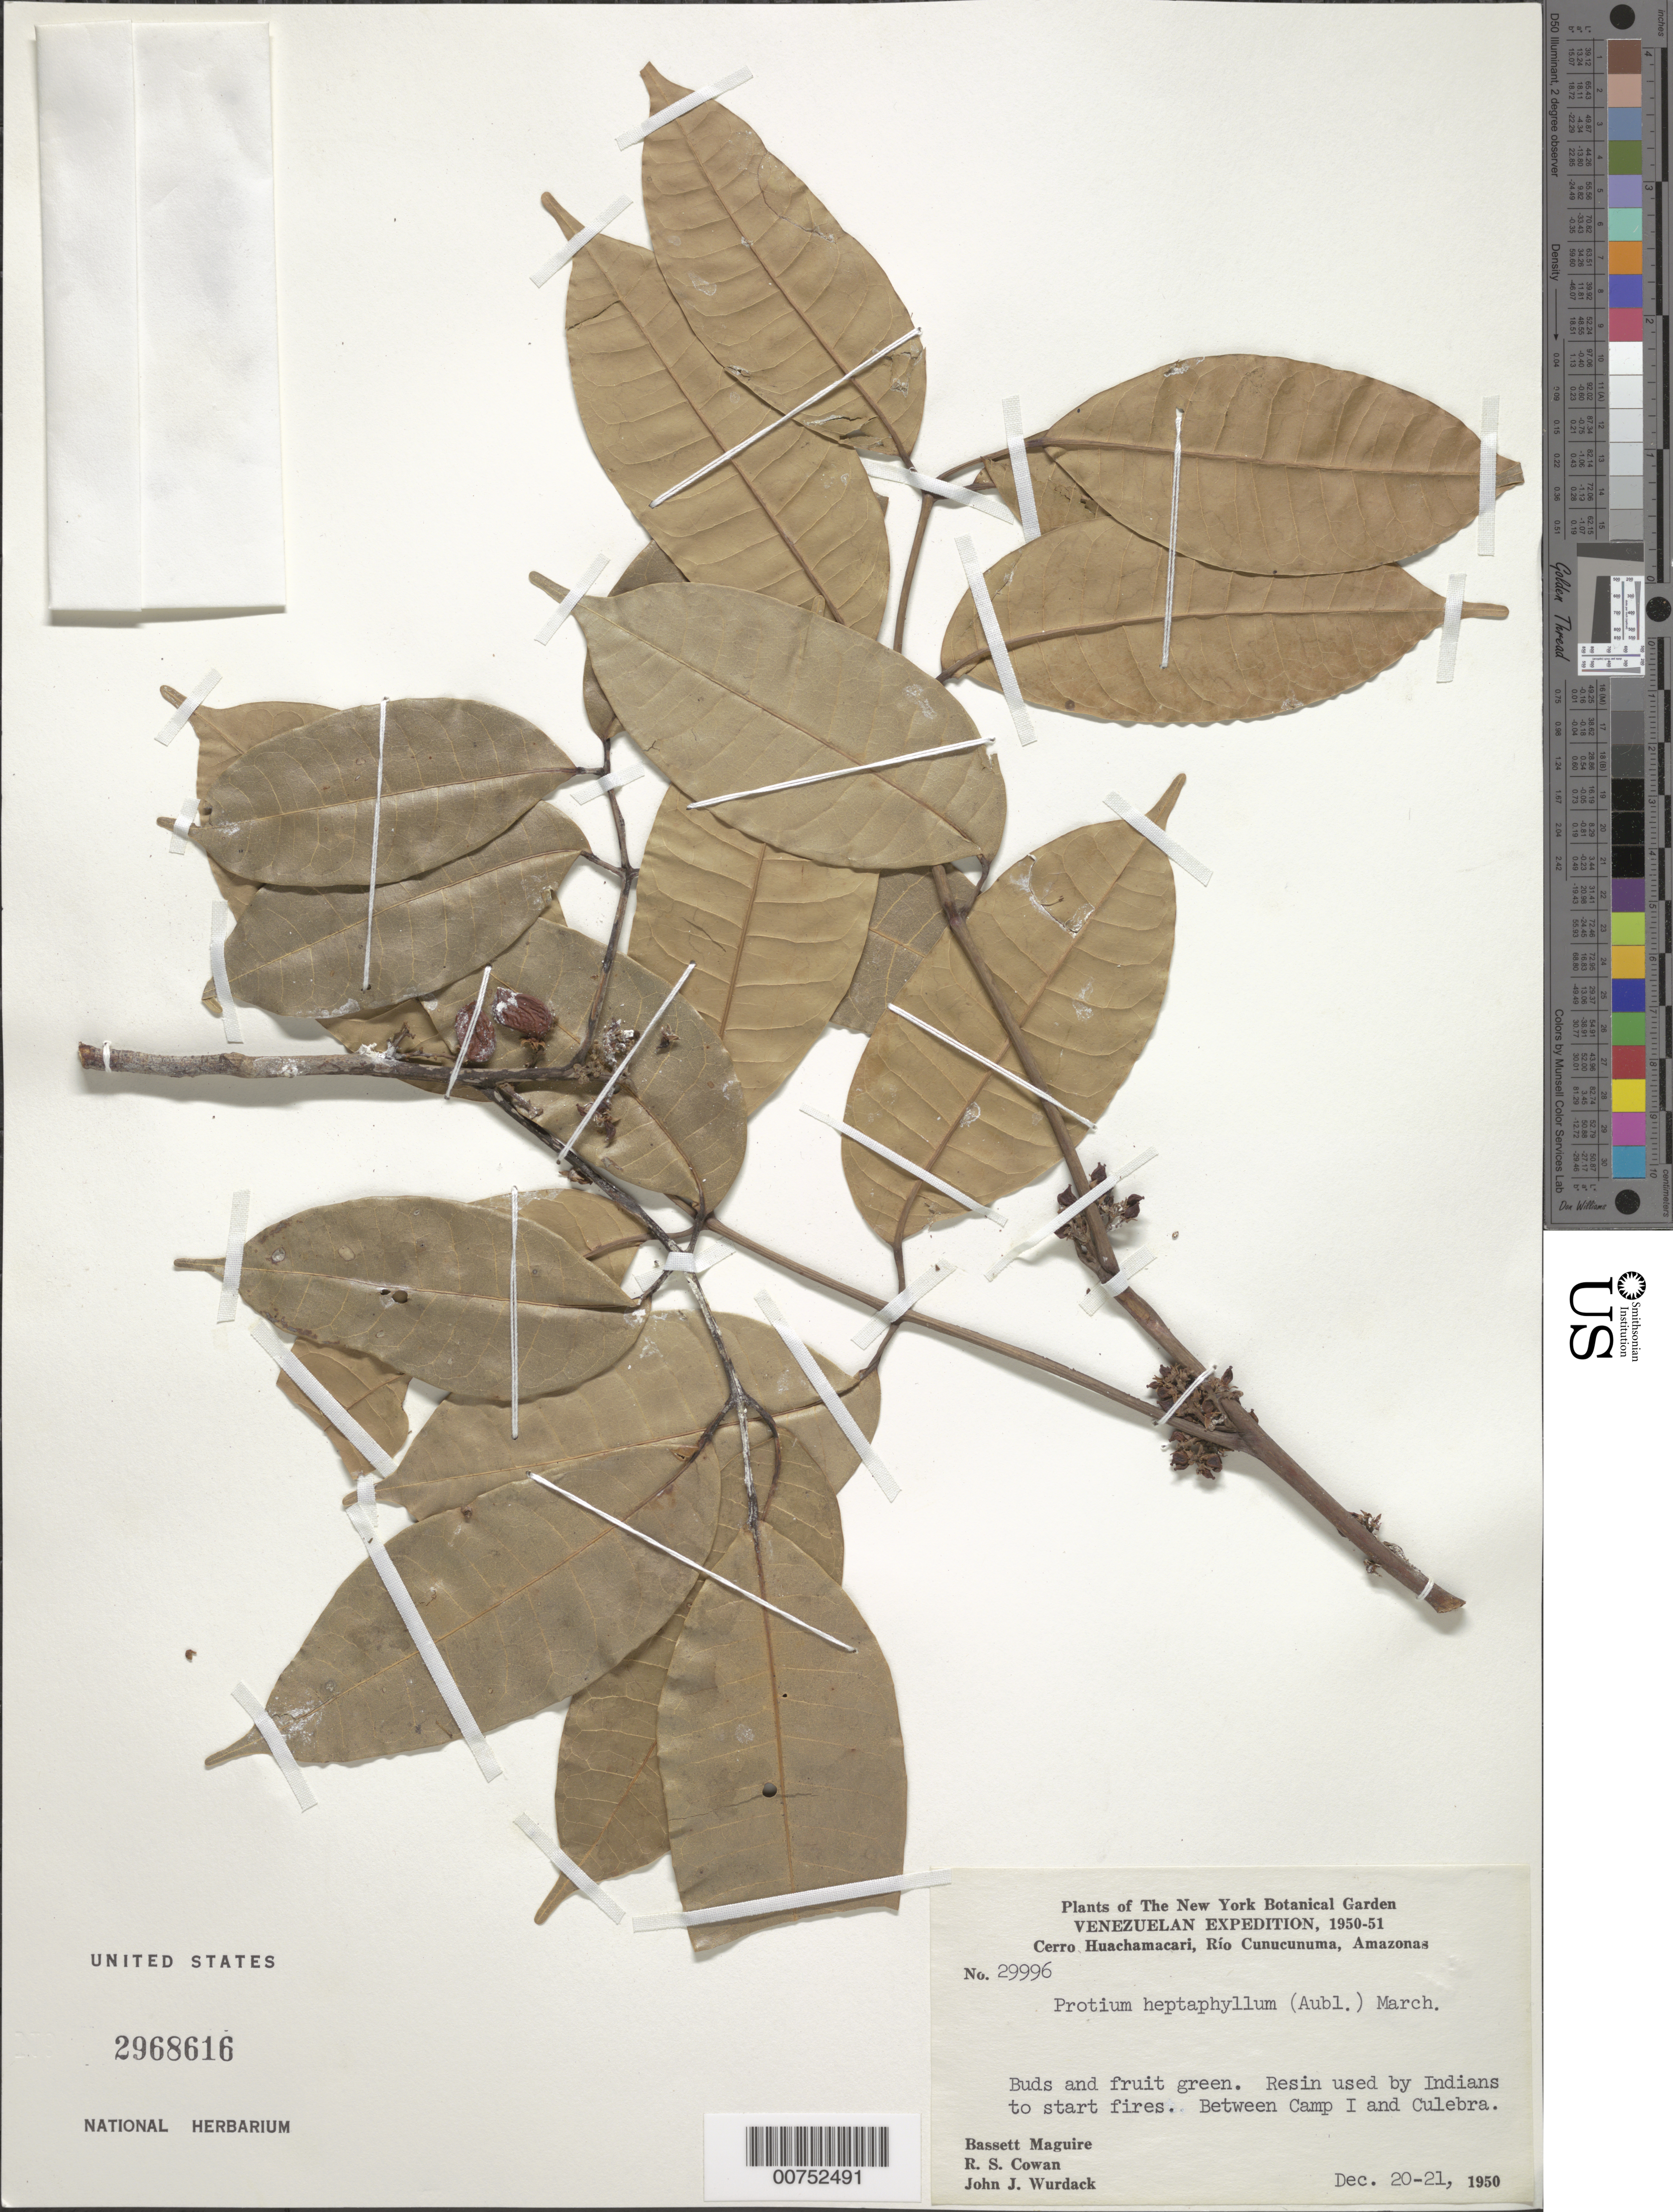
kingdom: Plantae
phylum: Tracheophyta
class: Magnoliopsida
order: Sapindales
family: Burseraceae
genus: Protium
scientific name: Protium heptaphyllum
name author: (Aubl.) Marchand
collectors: B. Maguire, R. S. Cowan & J. J. Wurdack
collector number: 29996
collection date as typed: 20-Dec-50 to 21-Dec-50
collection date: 1950-12-20/1950-12-21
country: Venezuela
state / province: Amazonas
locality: Cerro Huachamacari, Río Cunucunuma, between Camp 1 and Culebra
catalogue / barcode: US 2968616